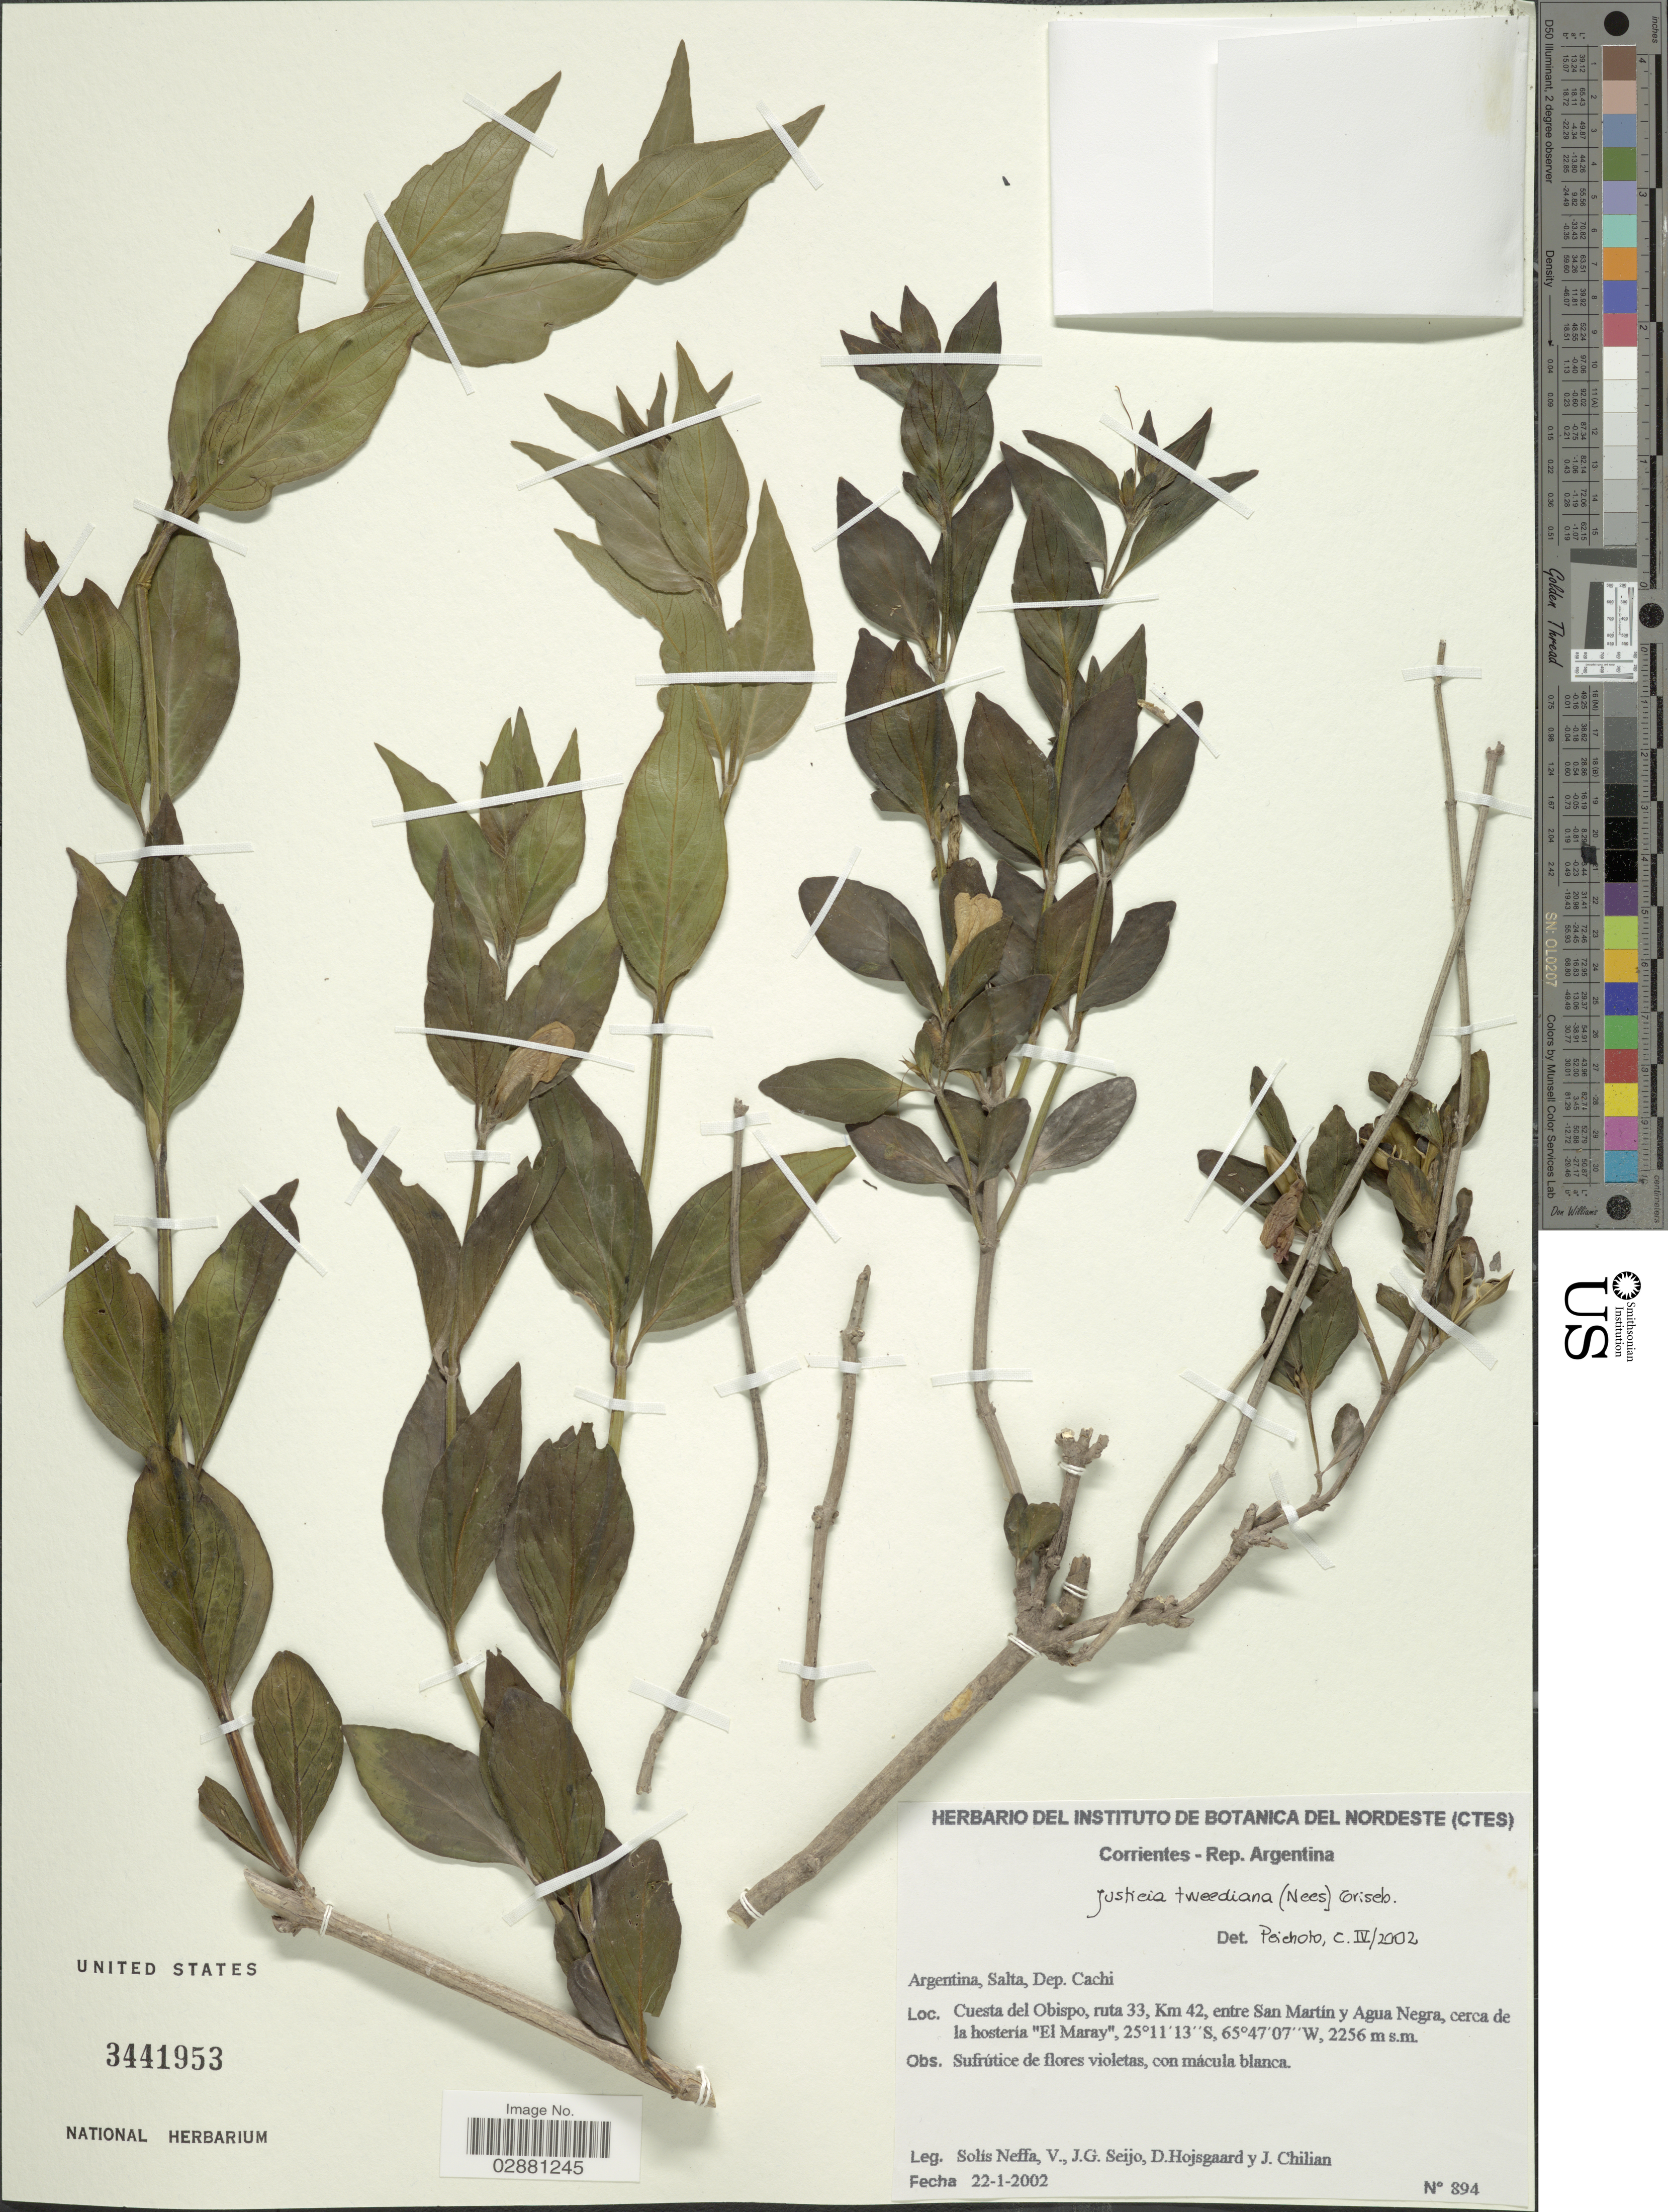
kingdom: Plantae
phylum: Tracheophyta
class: Magnoliopsida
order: Lamiales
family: Acanthaceae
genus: Justicia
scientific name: Justicia tweediana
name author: (Nees) Griseb.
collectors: V. Solis Neffa, J. Seijo, D. Hojsgaard & J. Chilian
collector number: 894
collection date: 2002-01-22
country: Argentina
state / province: Salta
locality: Salta, Dep. Cachi, Cuesta del Obispo, ruta 33, Km 42, entre San Martín y Agua Negra, cerca de la Hosteria "El Maray".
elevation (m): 2256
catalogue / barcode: US 3441953